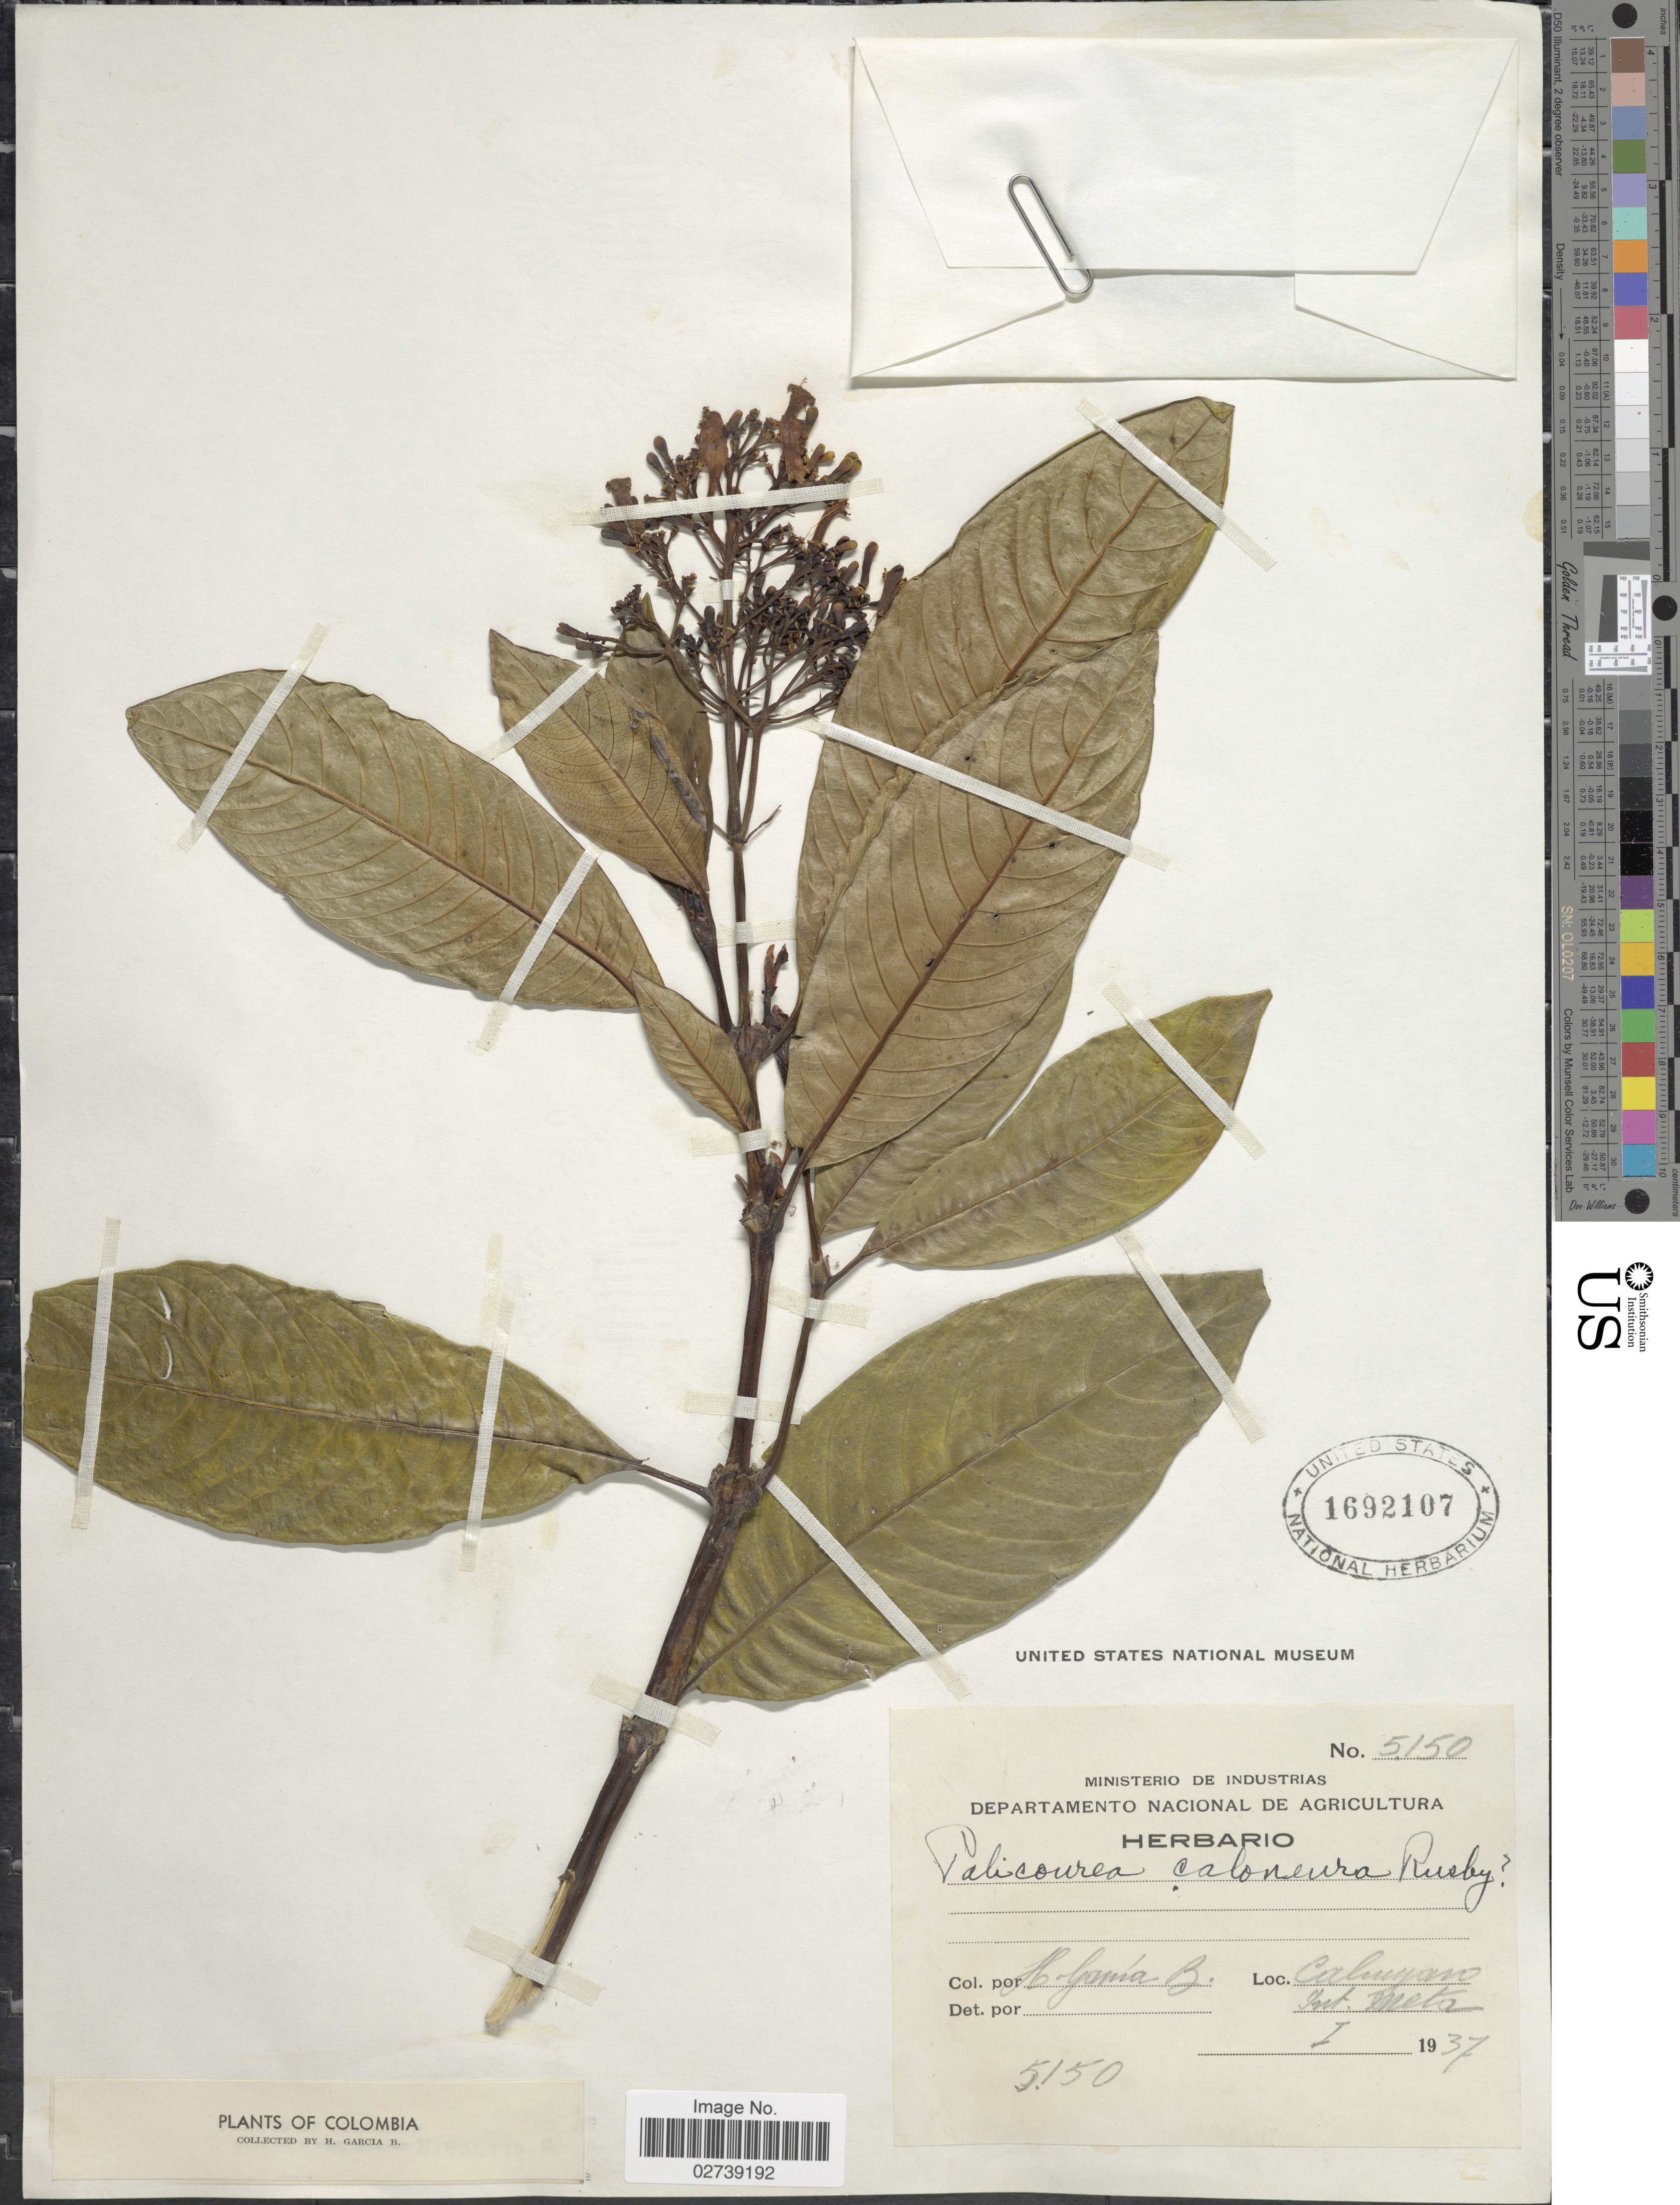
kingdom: Plantae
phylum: Tracheophyta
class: Magnoliopsida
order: Gentianales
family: Rubiaceae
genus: Palicourea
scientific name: Palicourea caloneura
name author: Rusby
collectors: H. García Barriga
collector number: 5150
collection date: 1937-01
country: Colombia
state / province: Meta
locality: Cabuyaro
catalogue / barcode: US 1692107